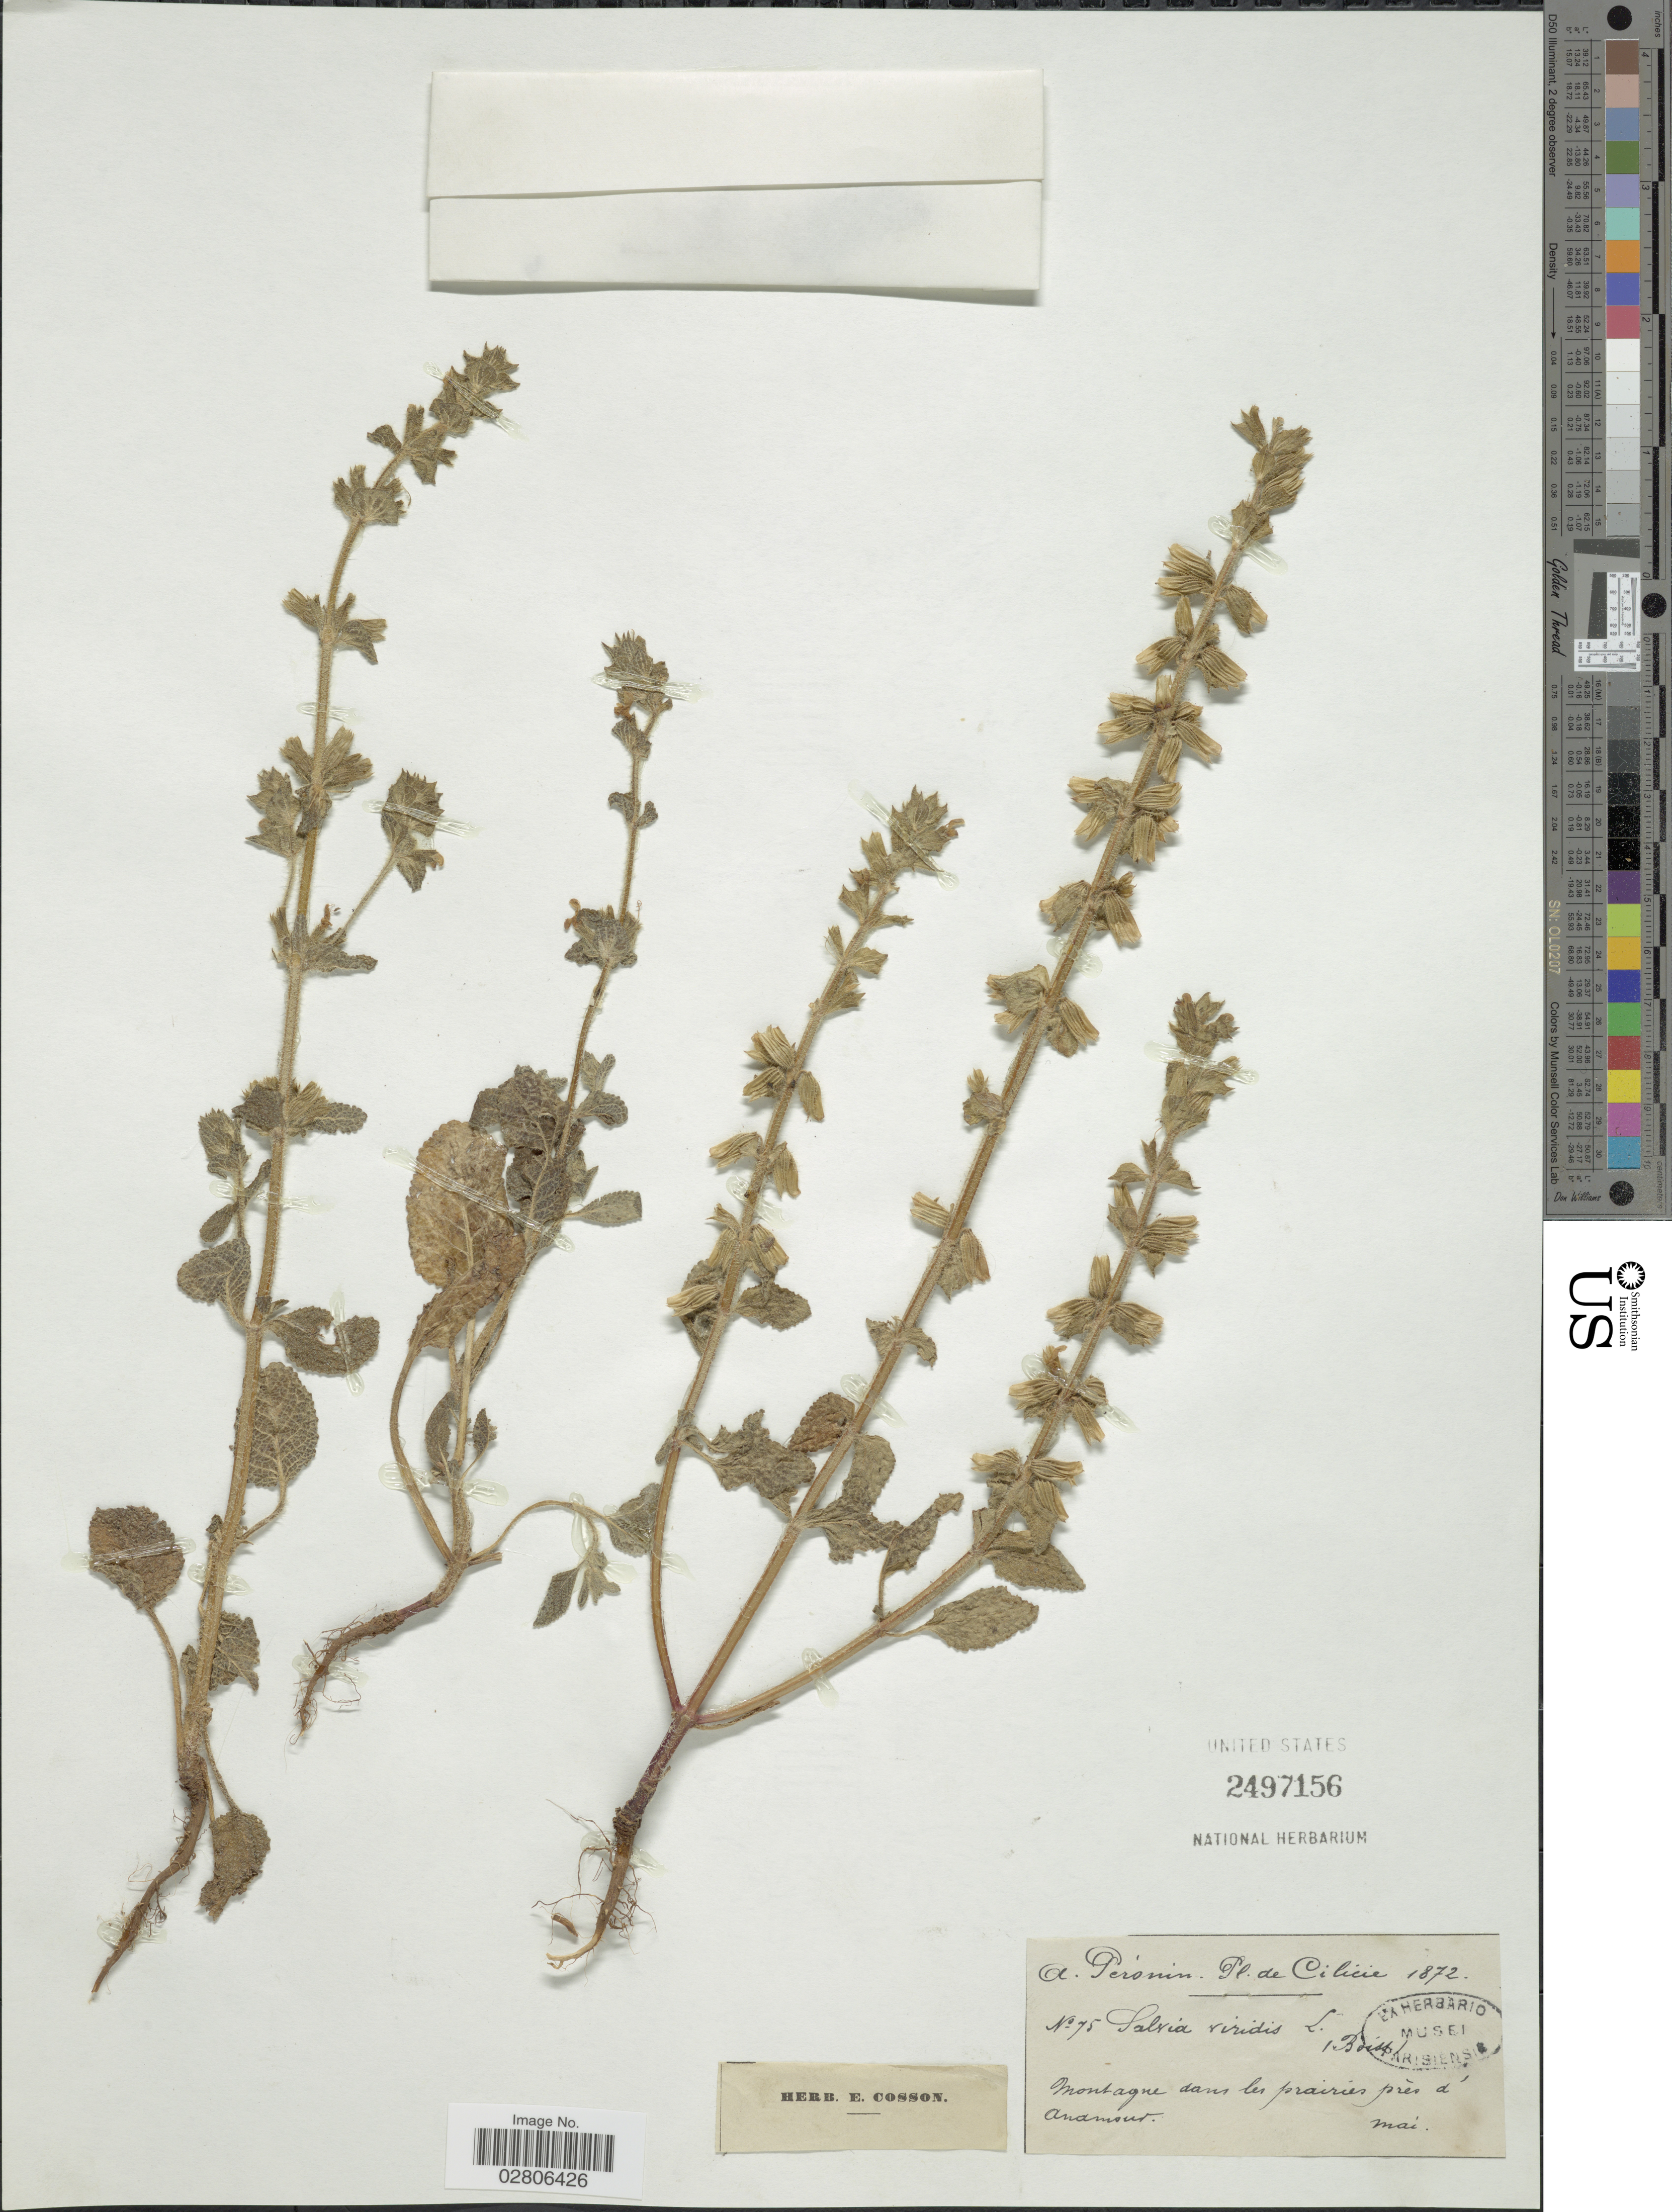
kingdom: Plantae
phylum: Tracheophyta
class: Magnoliopsida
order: Lamiales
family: Lamiaceae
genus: Salvia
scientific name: Salvia viridis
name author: L.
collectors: A. Péronin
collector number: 75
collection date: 1872-05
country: Turkey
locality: Cilicie. Montagne dans les prairies près d'Anamont [interpreted]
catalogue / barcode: US 2497156